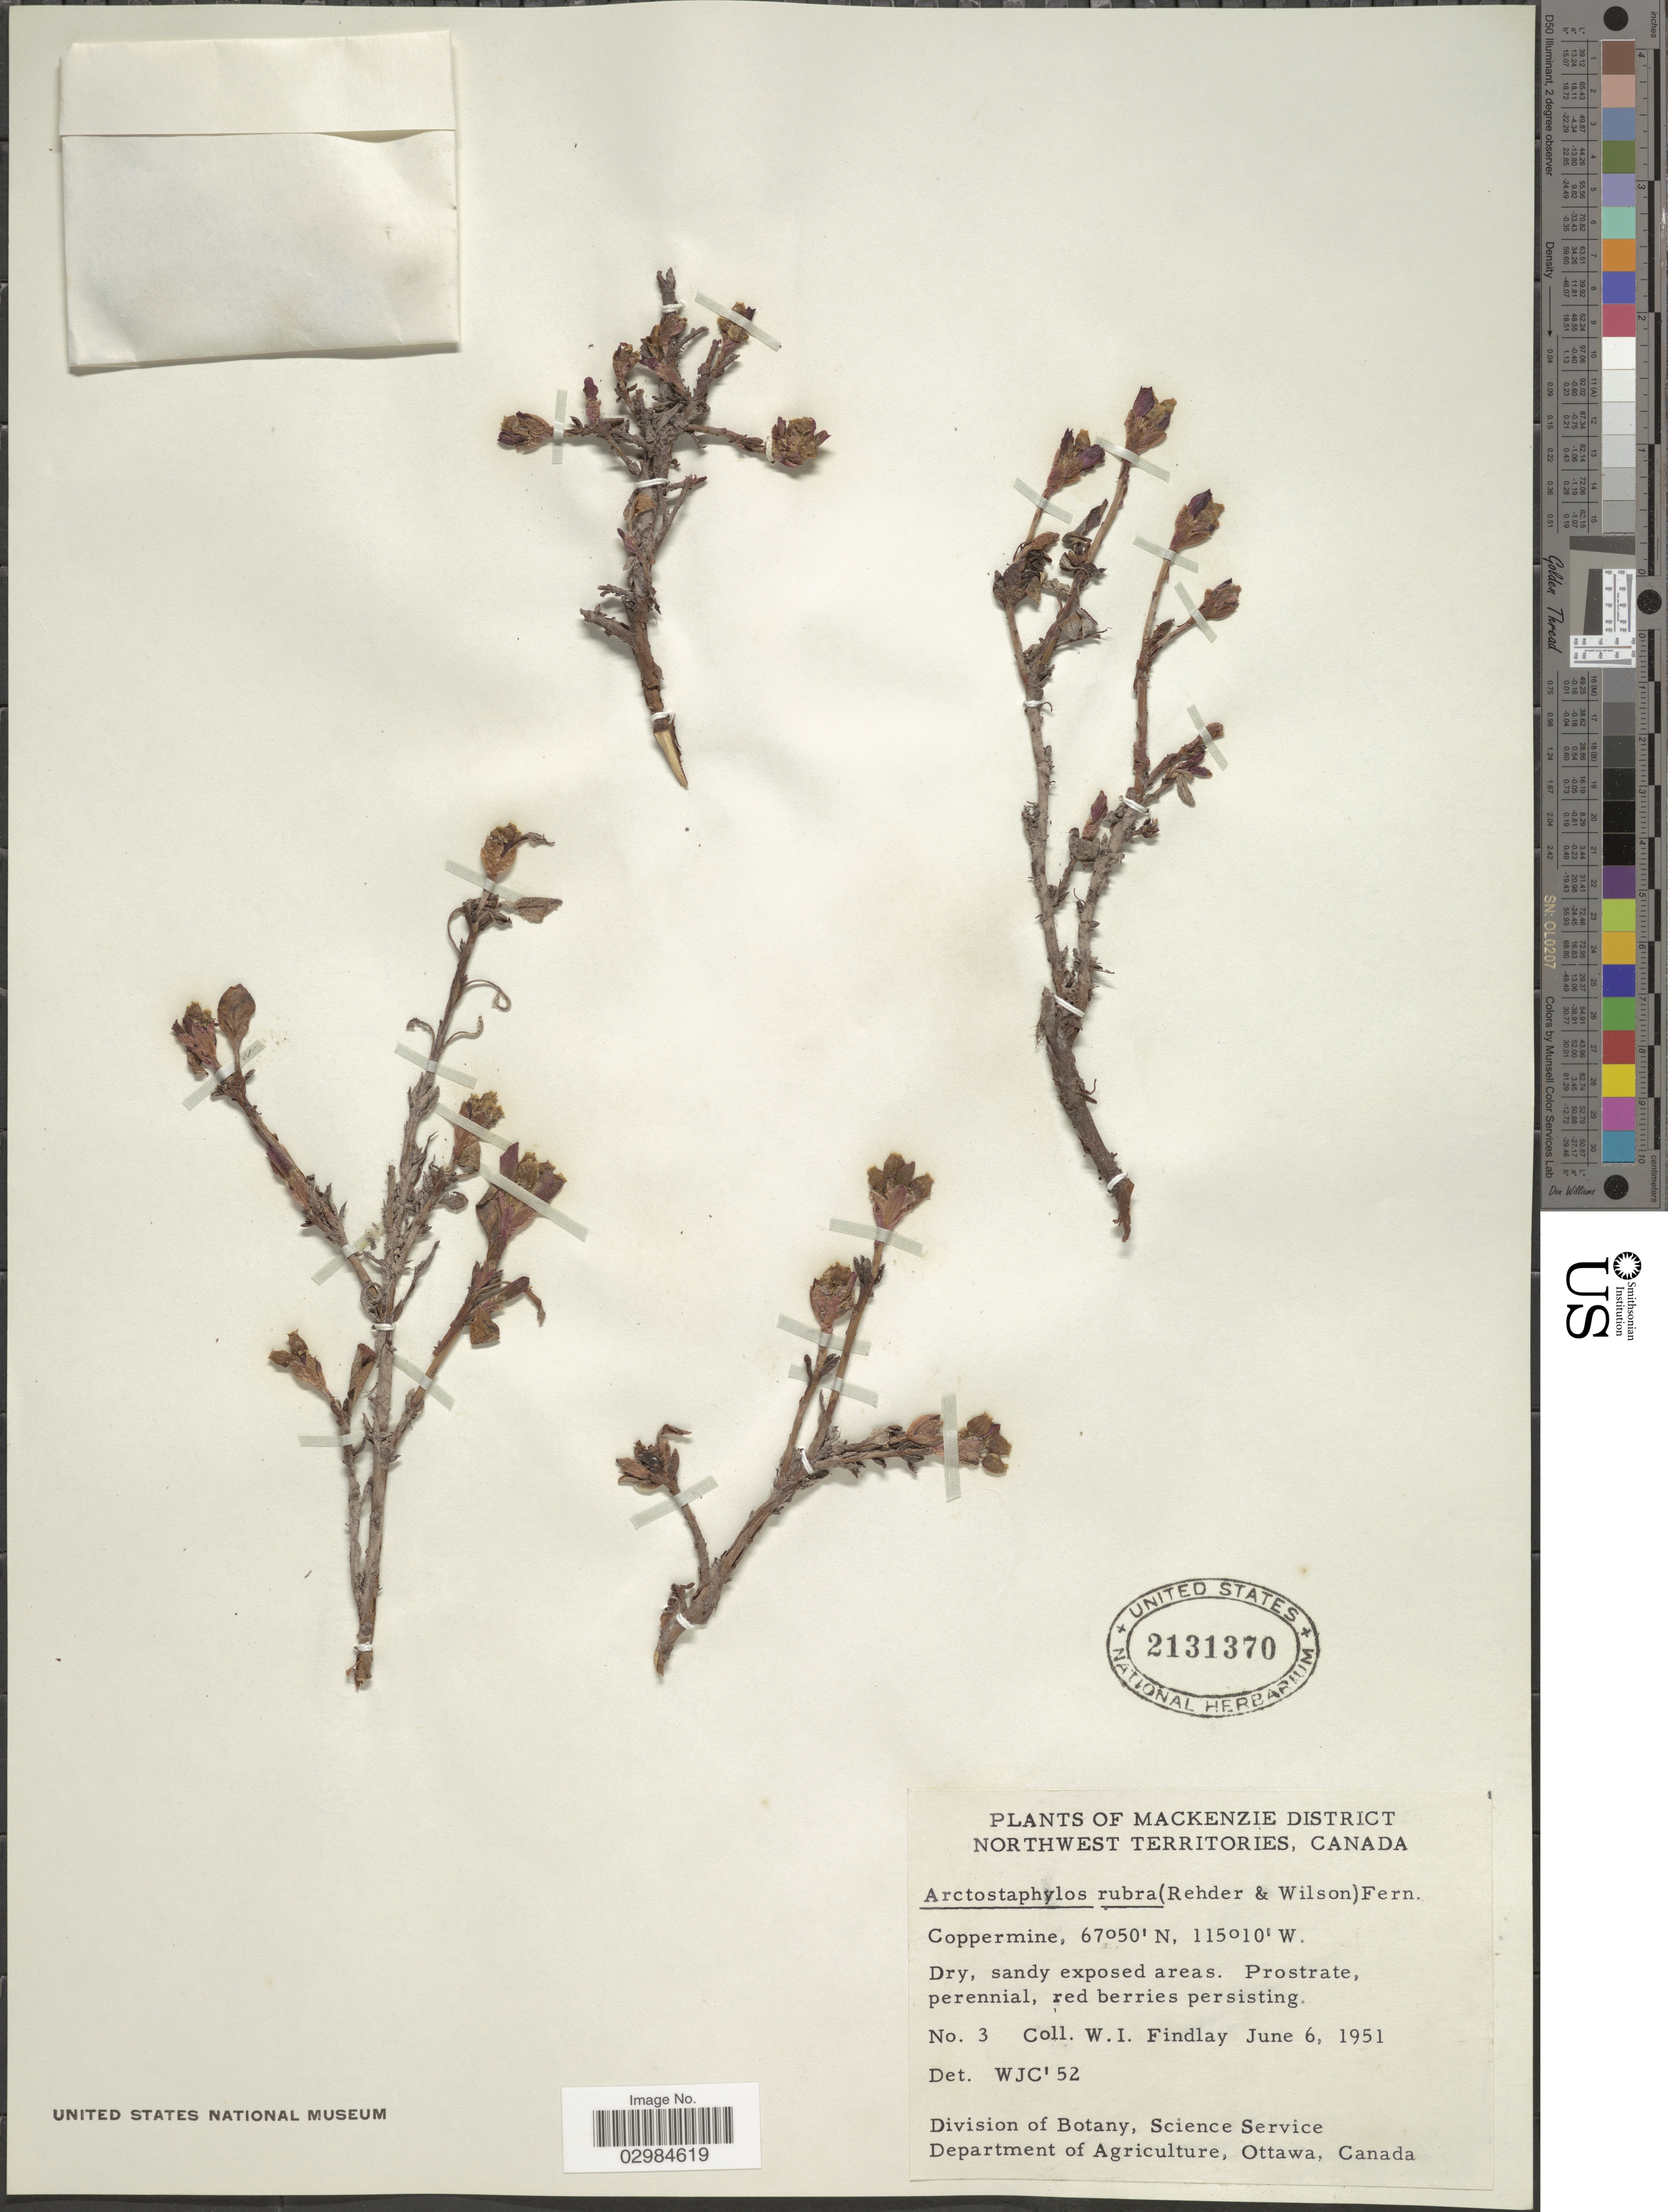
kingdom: Plantae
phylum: Tracheophyta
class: Magnoliopsida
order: Ericales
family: Ericaceae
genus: Arctostaphylos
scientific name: Arctostaphylos rubra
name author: (Rehder & E.H. Wilson) Fernald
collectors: W. Findlay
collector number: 3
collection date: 1951-06-06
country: Canada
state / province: Northwest Territories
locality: Mackenzie District. Coppermine.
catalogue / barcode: US 2131370